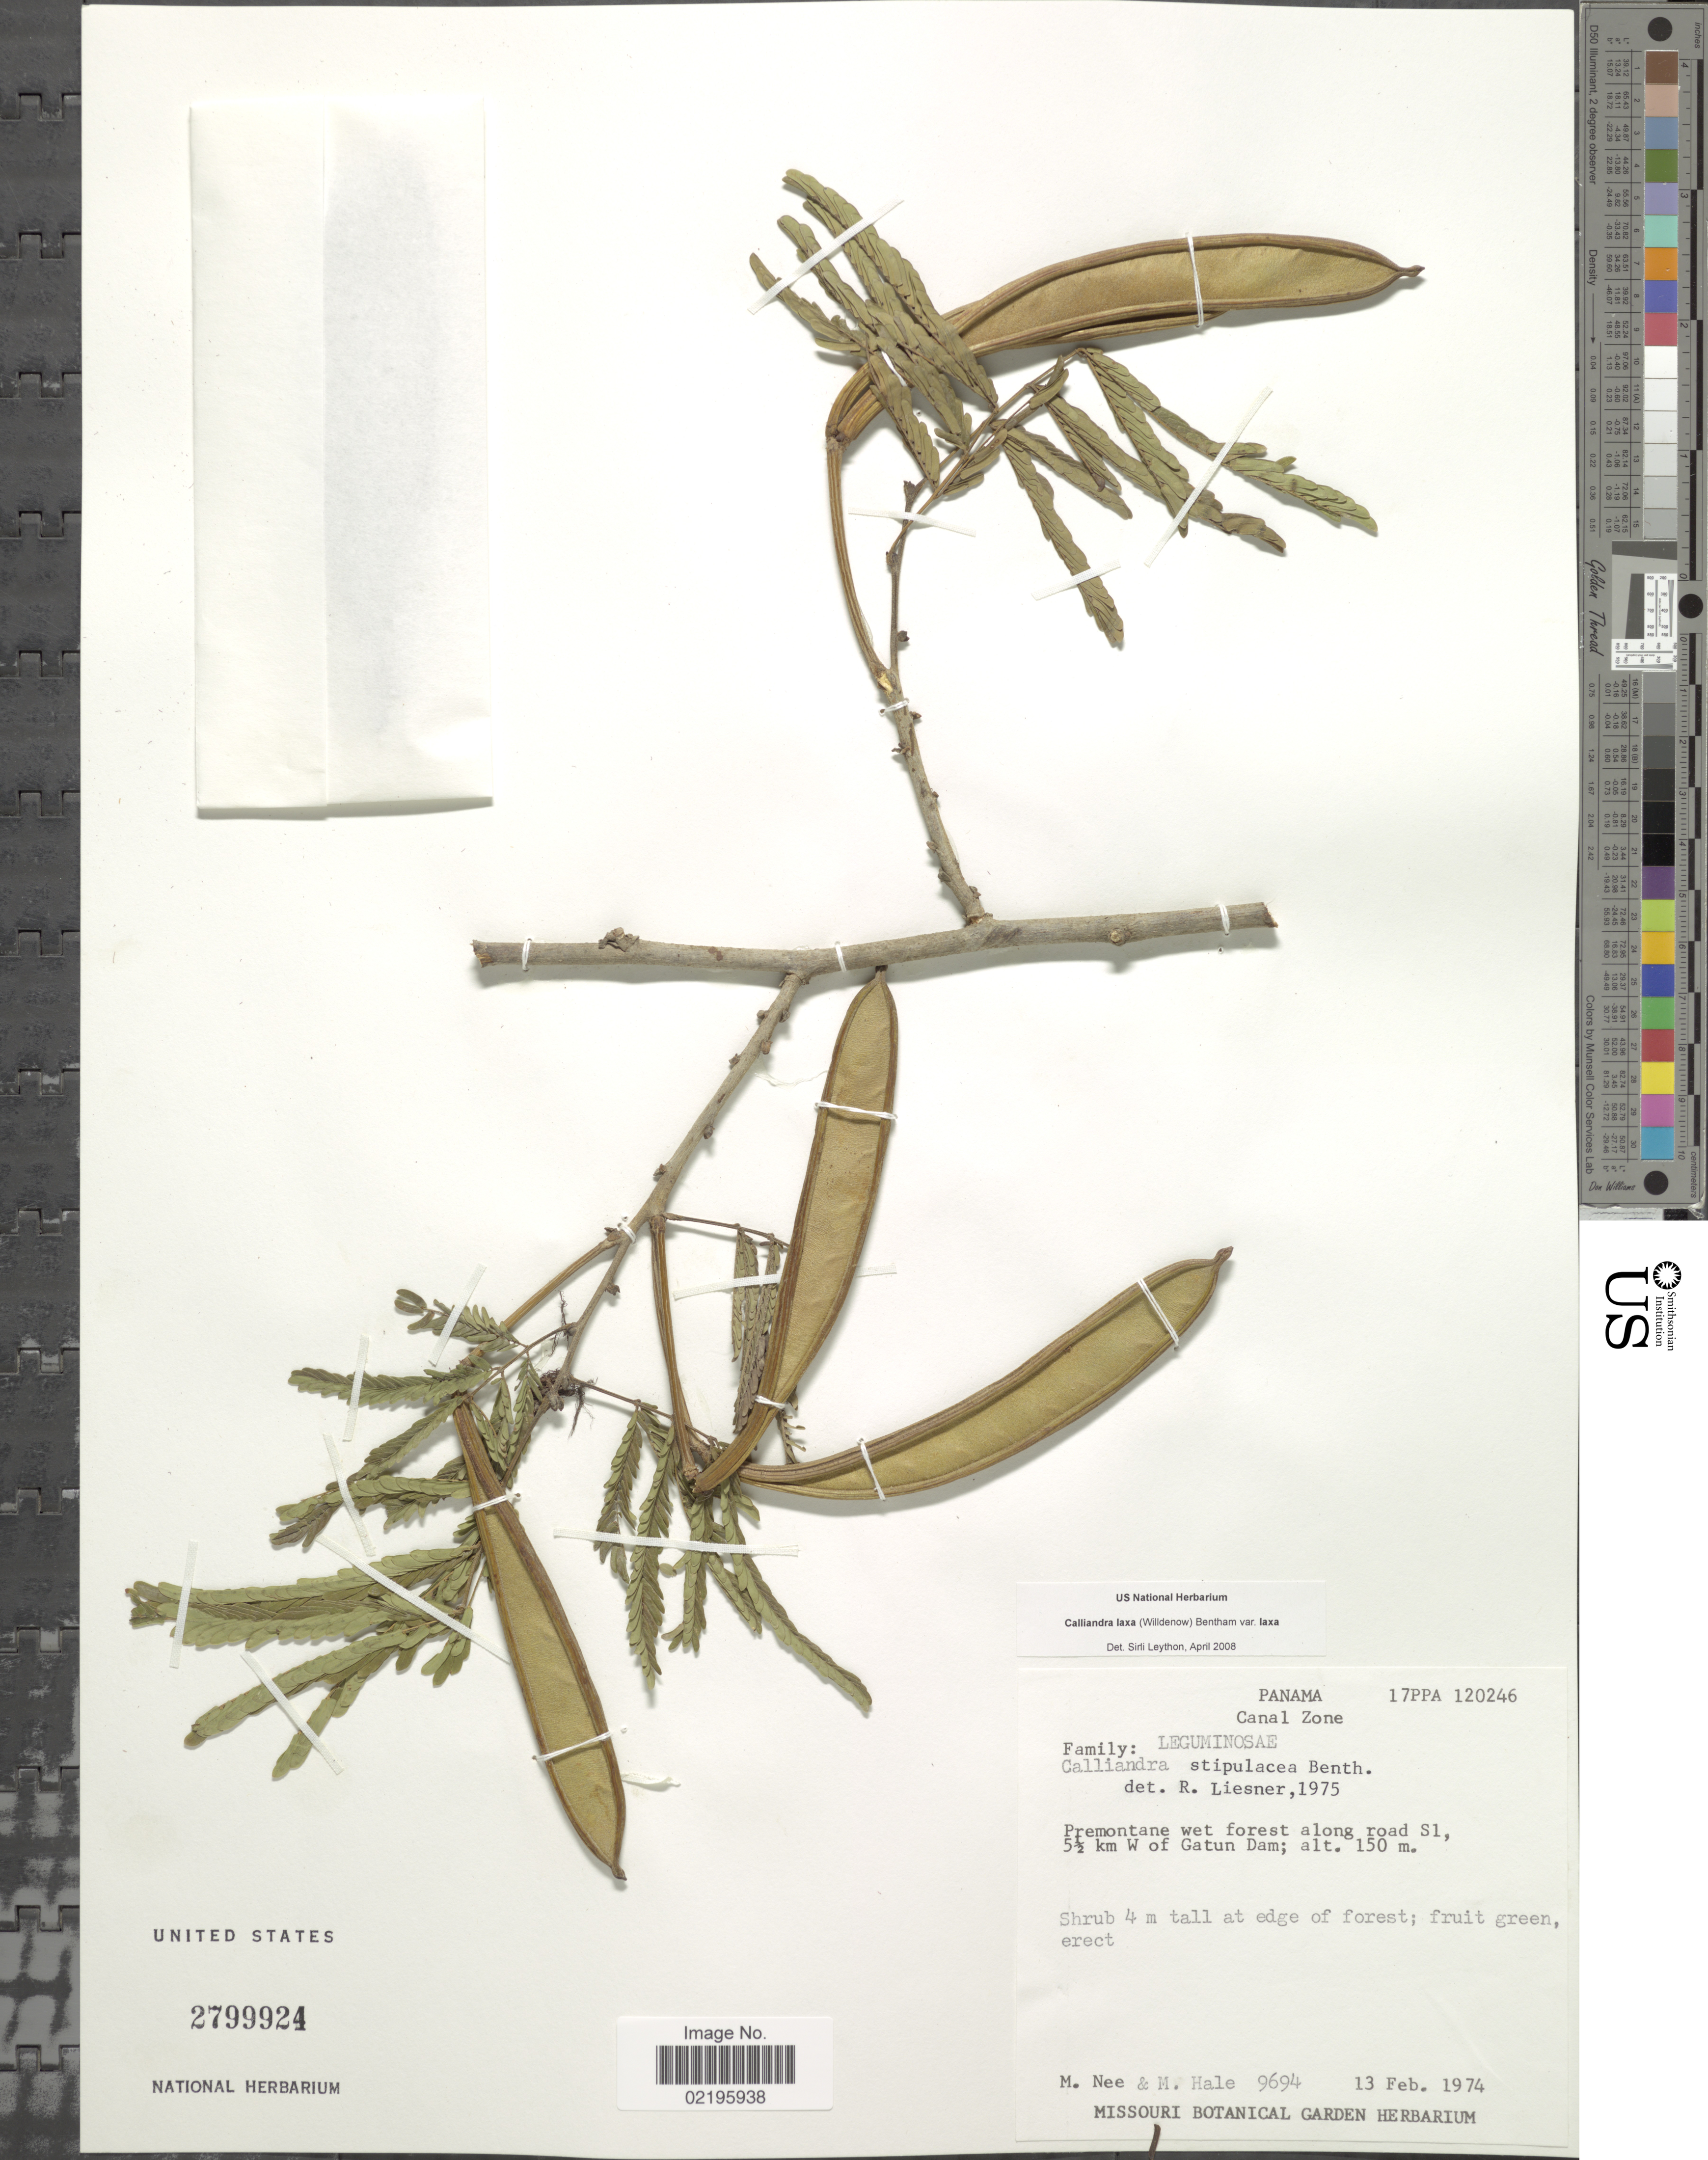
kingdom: Plantae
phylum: Tracheophyta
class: Magnoliopsida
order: Fabales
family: Fabaceae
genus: Calliandra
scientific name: Calliandra laxa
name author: (Willd.) Benth.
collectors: M. Nee & M. Hale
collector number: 9694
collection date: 1974-02-13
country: Panama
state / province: Colón / Panamá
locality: Premontane wet forest along road S1, 5 ½ km W of Gatun Dam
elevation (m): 150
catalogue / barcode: US 2799924